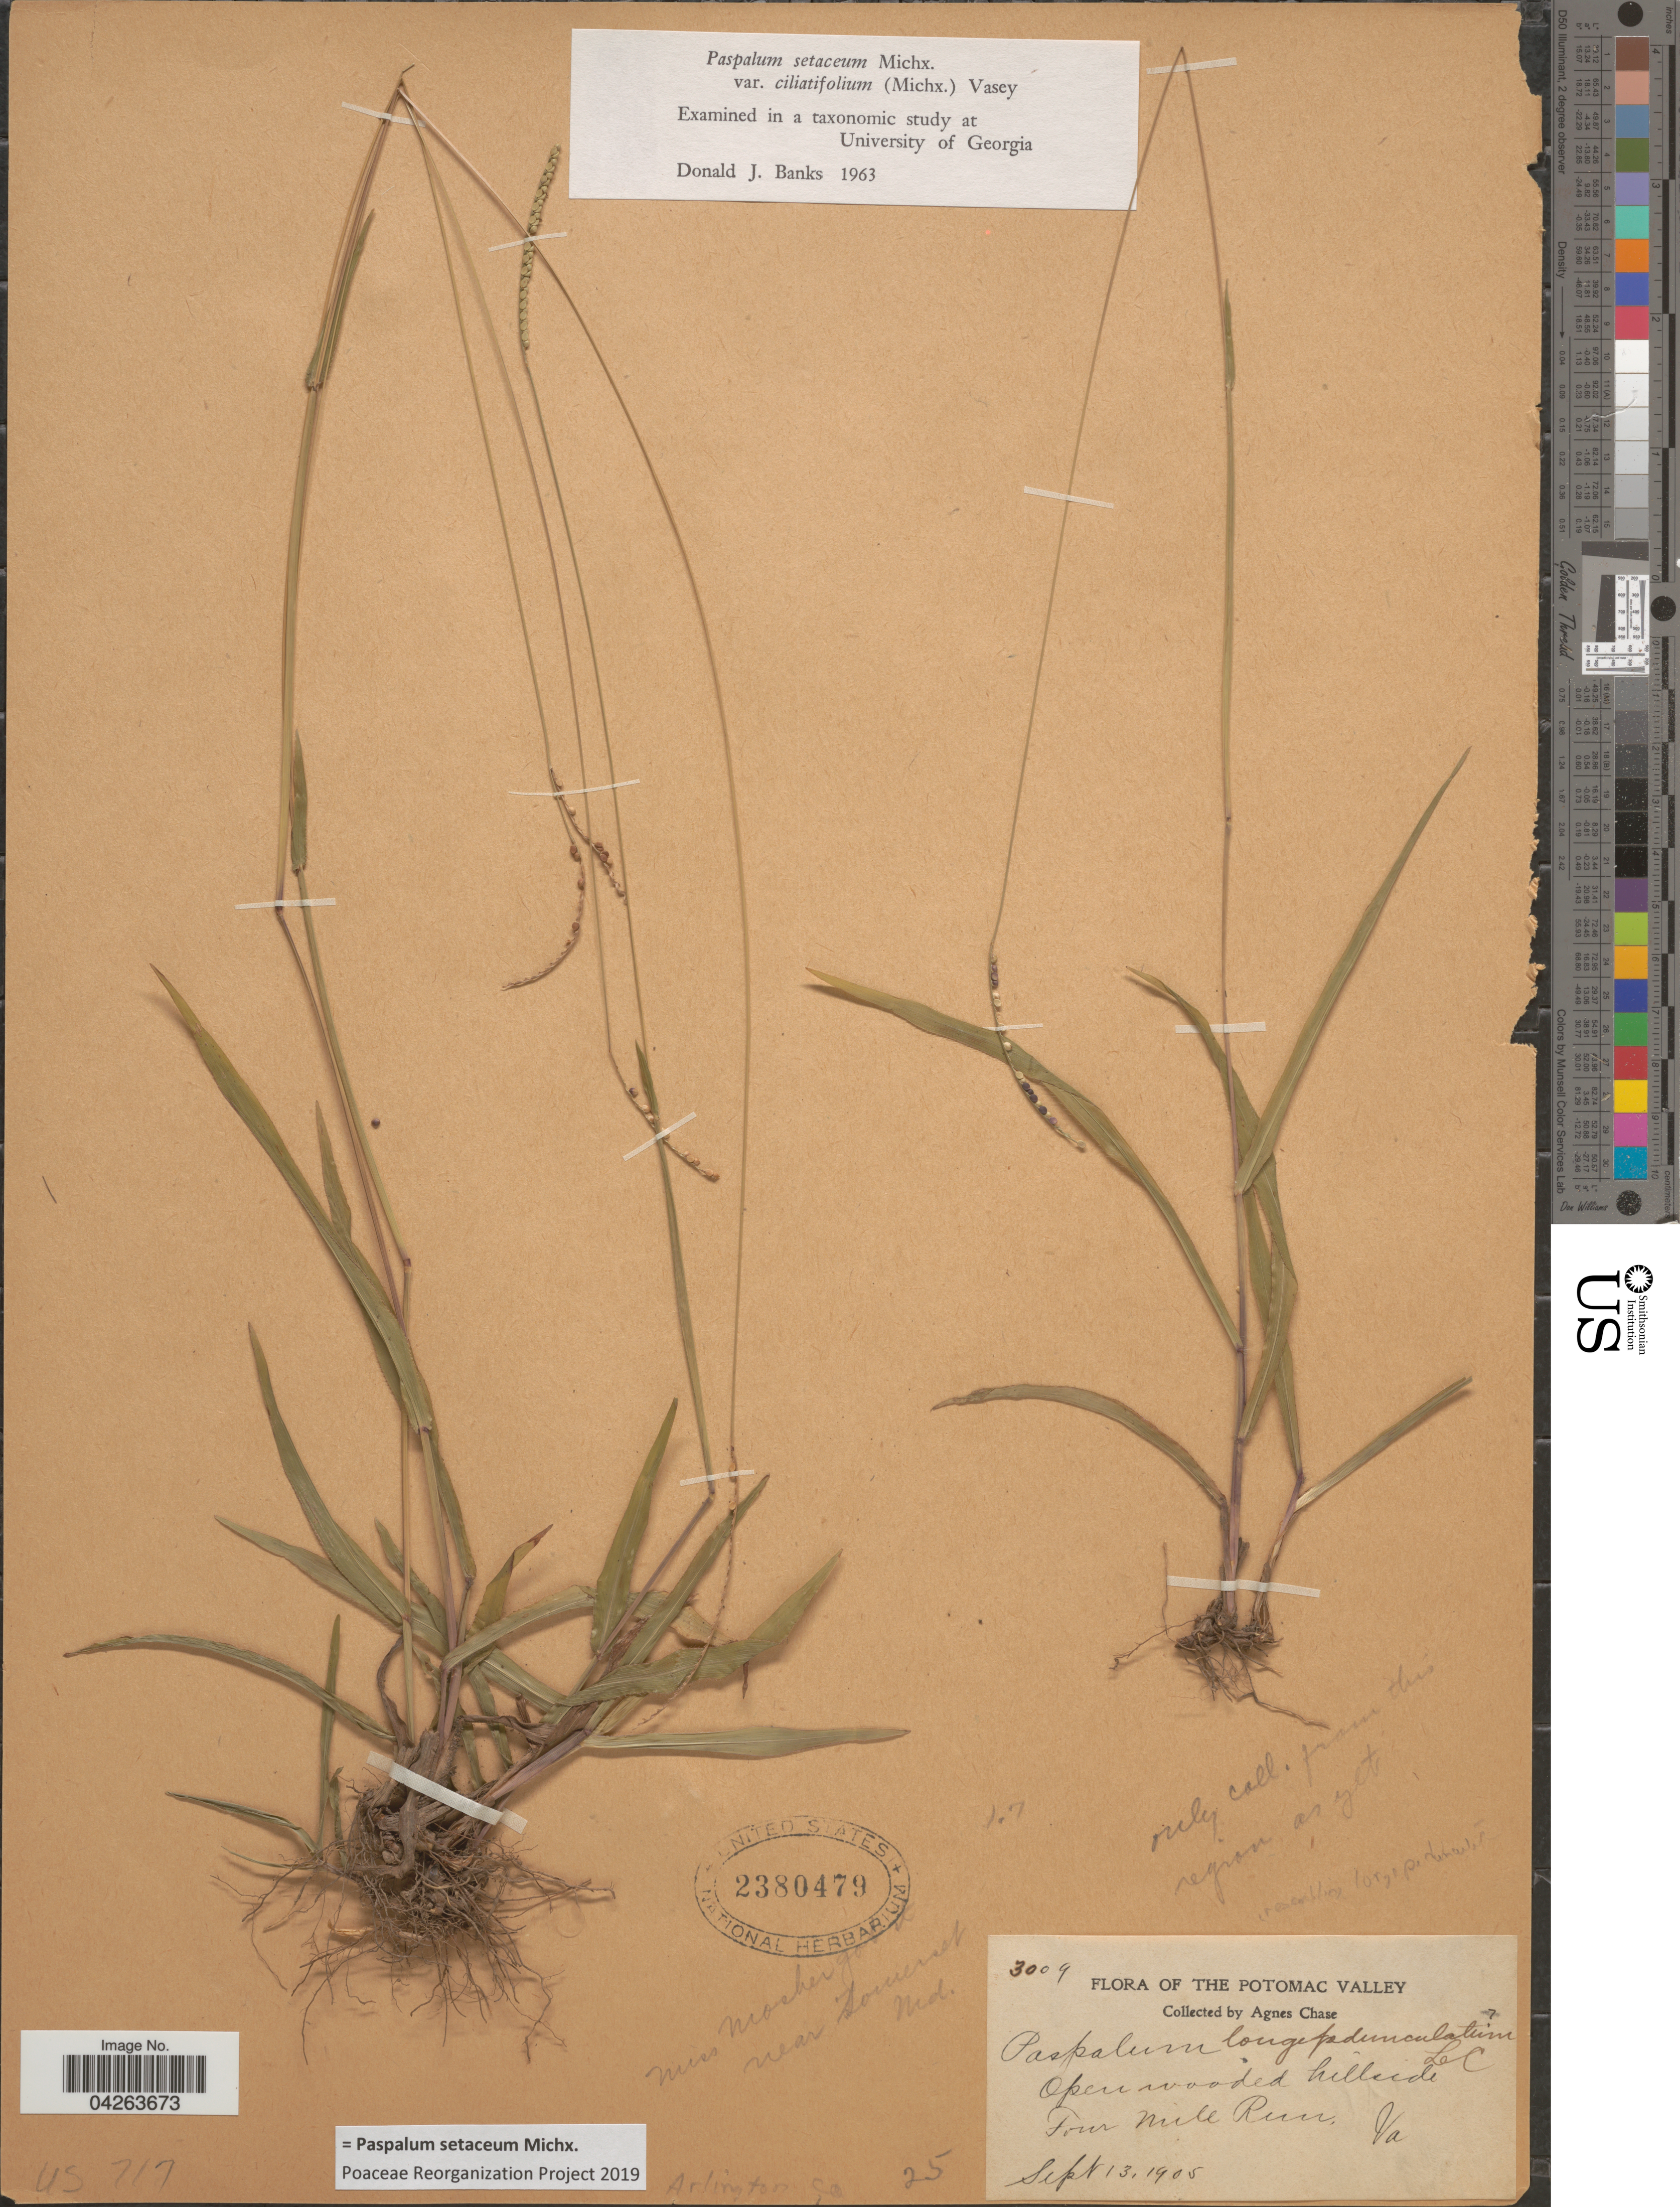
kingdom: Plantae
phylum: Tracheophyta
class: Liliopsida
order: Poales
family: Poaceae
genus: Paspalum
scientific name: Paspalum setaceum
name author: Michx.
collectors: A. Chase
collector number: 3009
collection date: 1905-09-13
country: United States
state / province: Virginia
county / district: Arlington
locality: The Potomac Valley. Open wooded hillside. Four Mile Run. Arlington Co.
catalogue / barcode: US 2380479